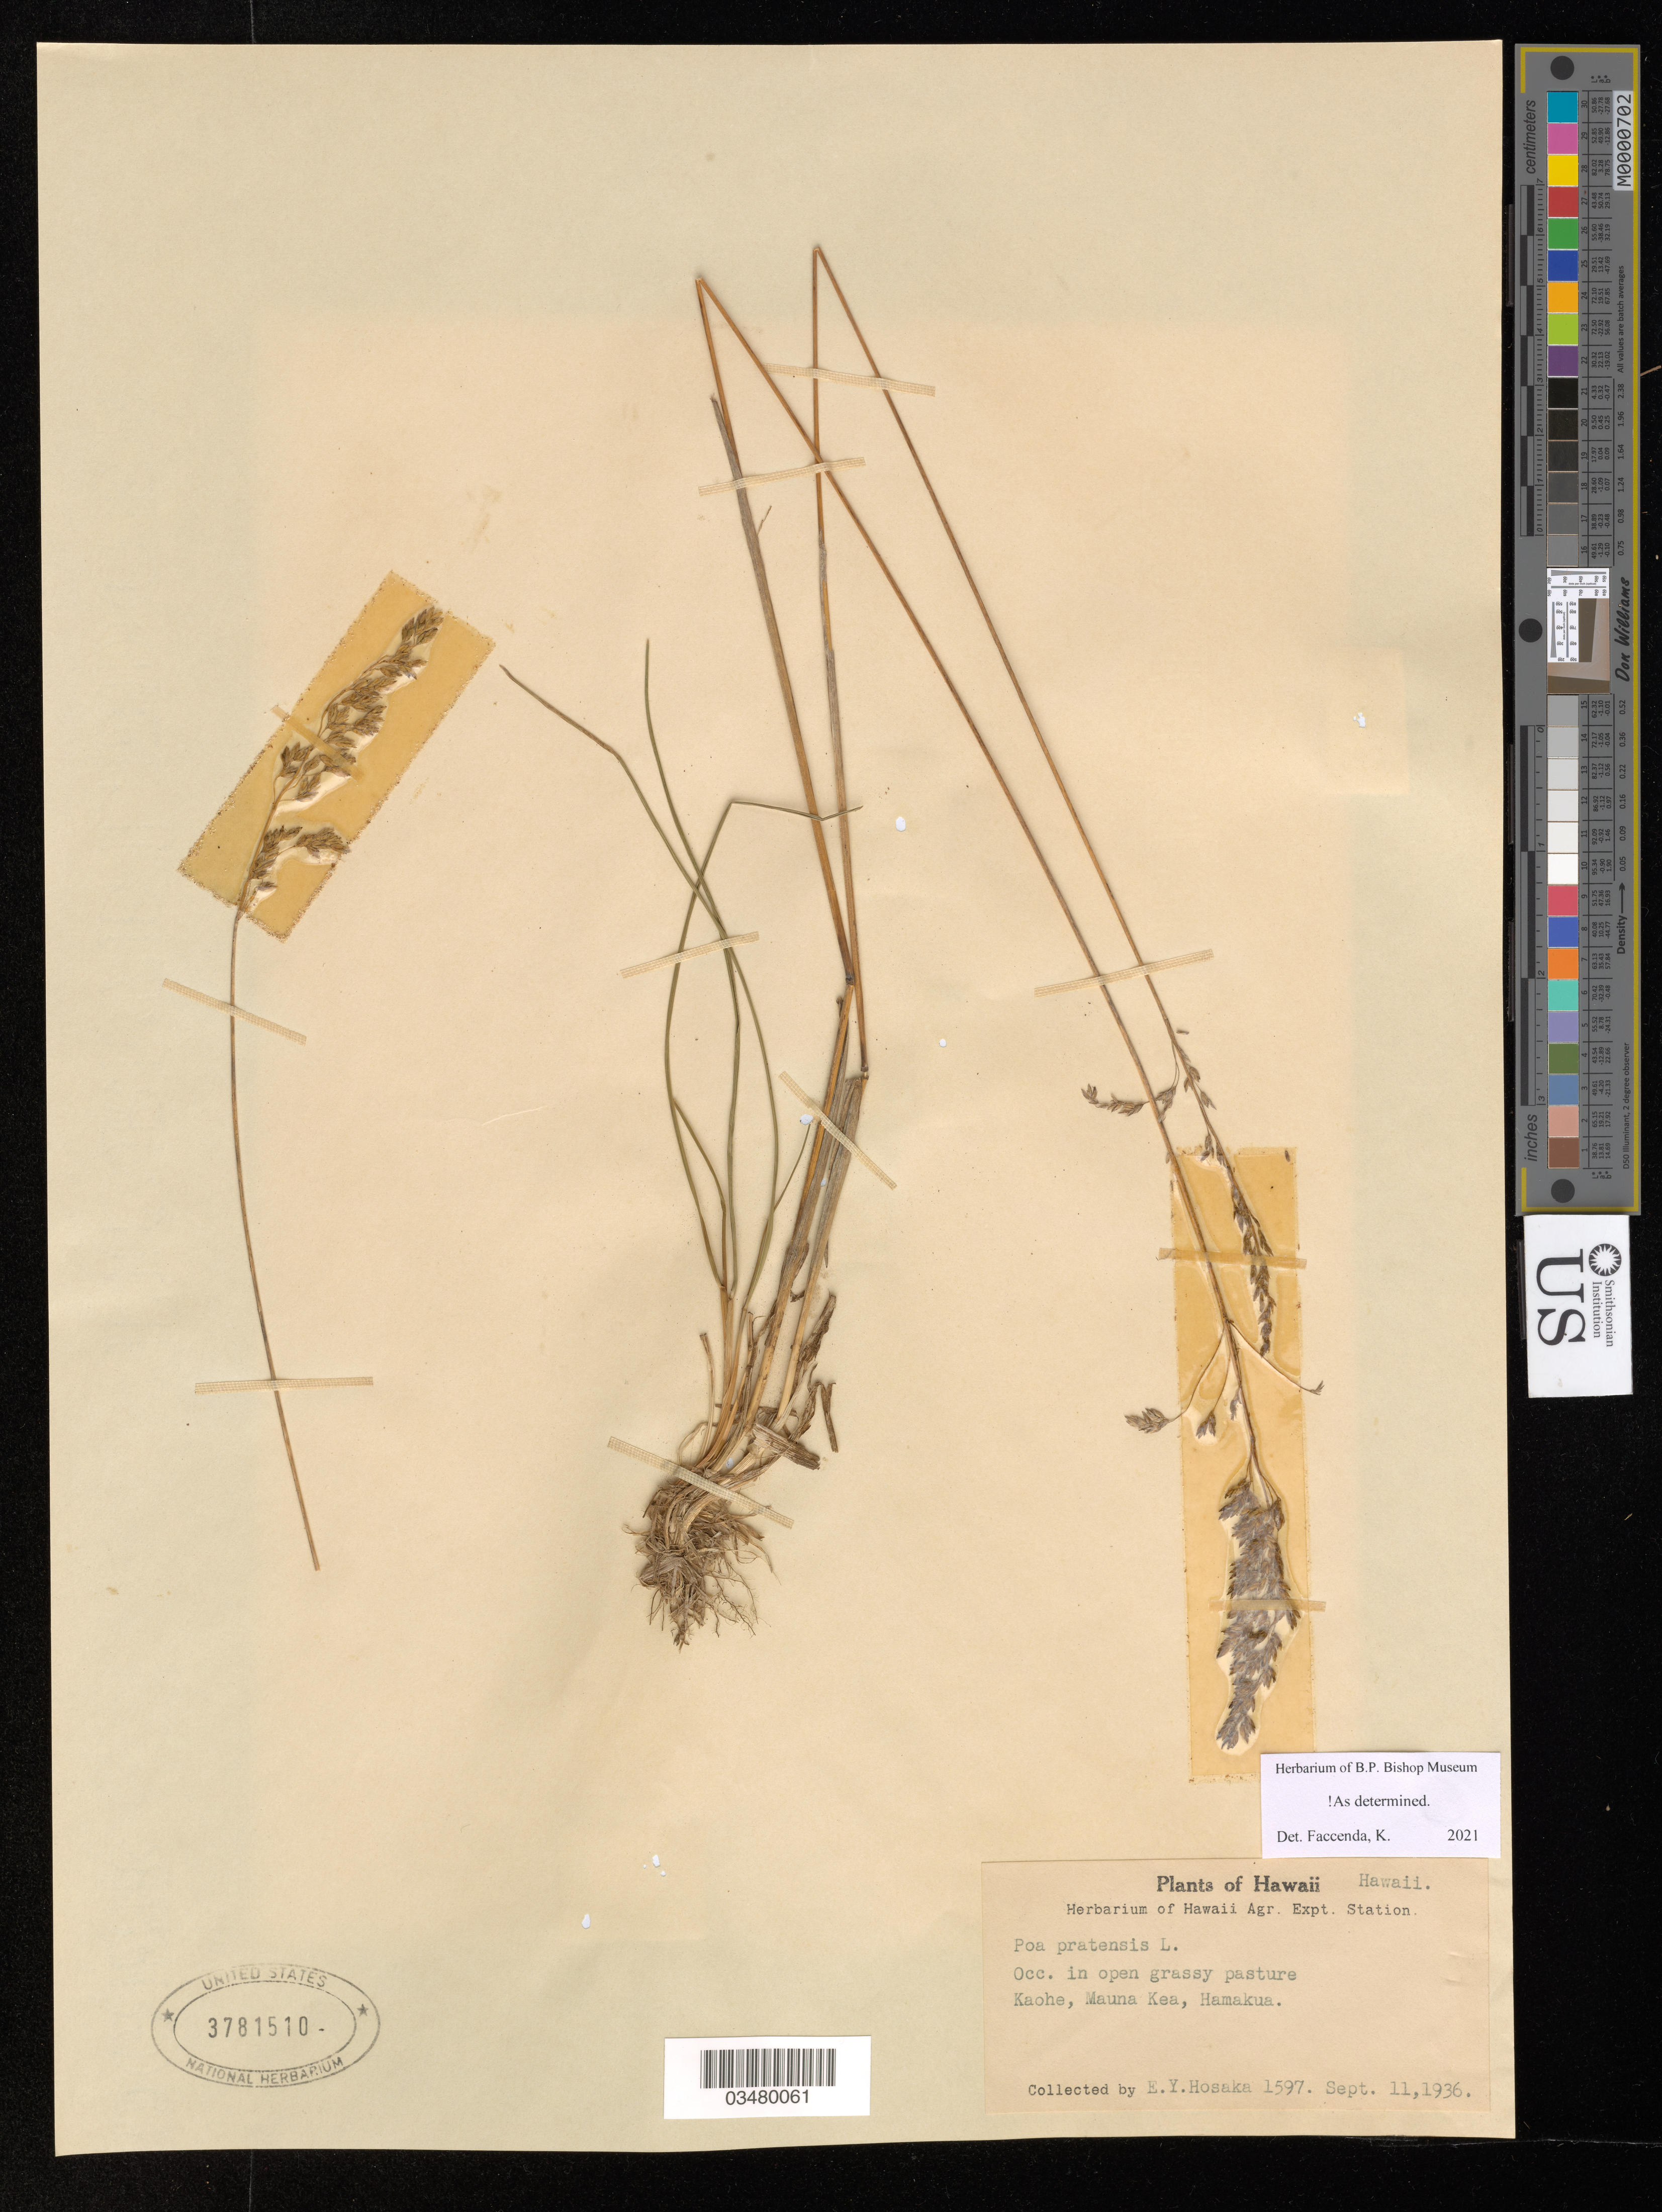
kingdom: Plantae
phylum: Tracheophyta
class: Liliopsida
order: Poales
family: Poaceae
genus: Poa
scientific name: Poa pratensis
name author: L.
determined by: Faccenda, K.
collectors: E. Y. Hosaka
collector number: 1597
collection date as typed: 11 Sep 1936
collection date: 1936-09-11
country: United States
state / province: Hawaii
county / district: Hawaii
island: Hawaii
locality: Kaohe, Mauna Kea, Hamakua District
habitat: Open, grassy pasture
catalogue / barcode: US 3781510